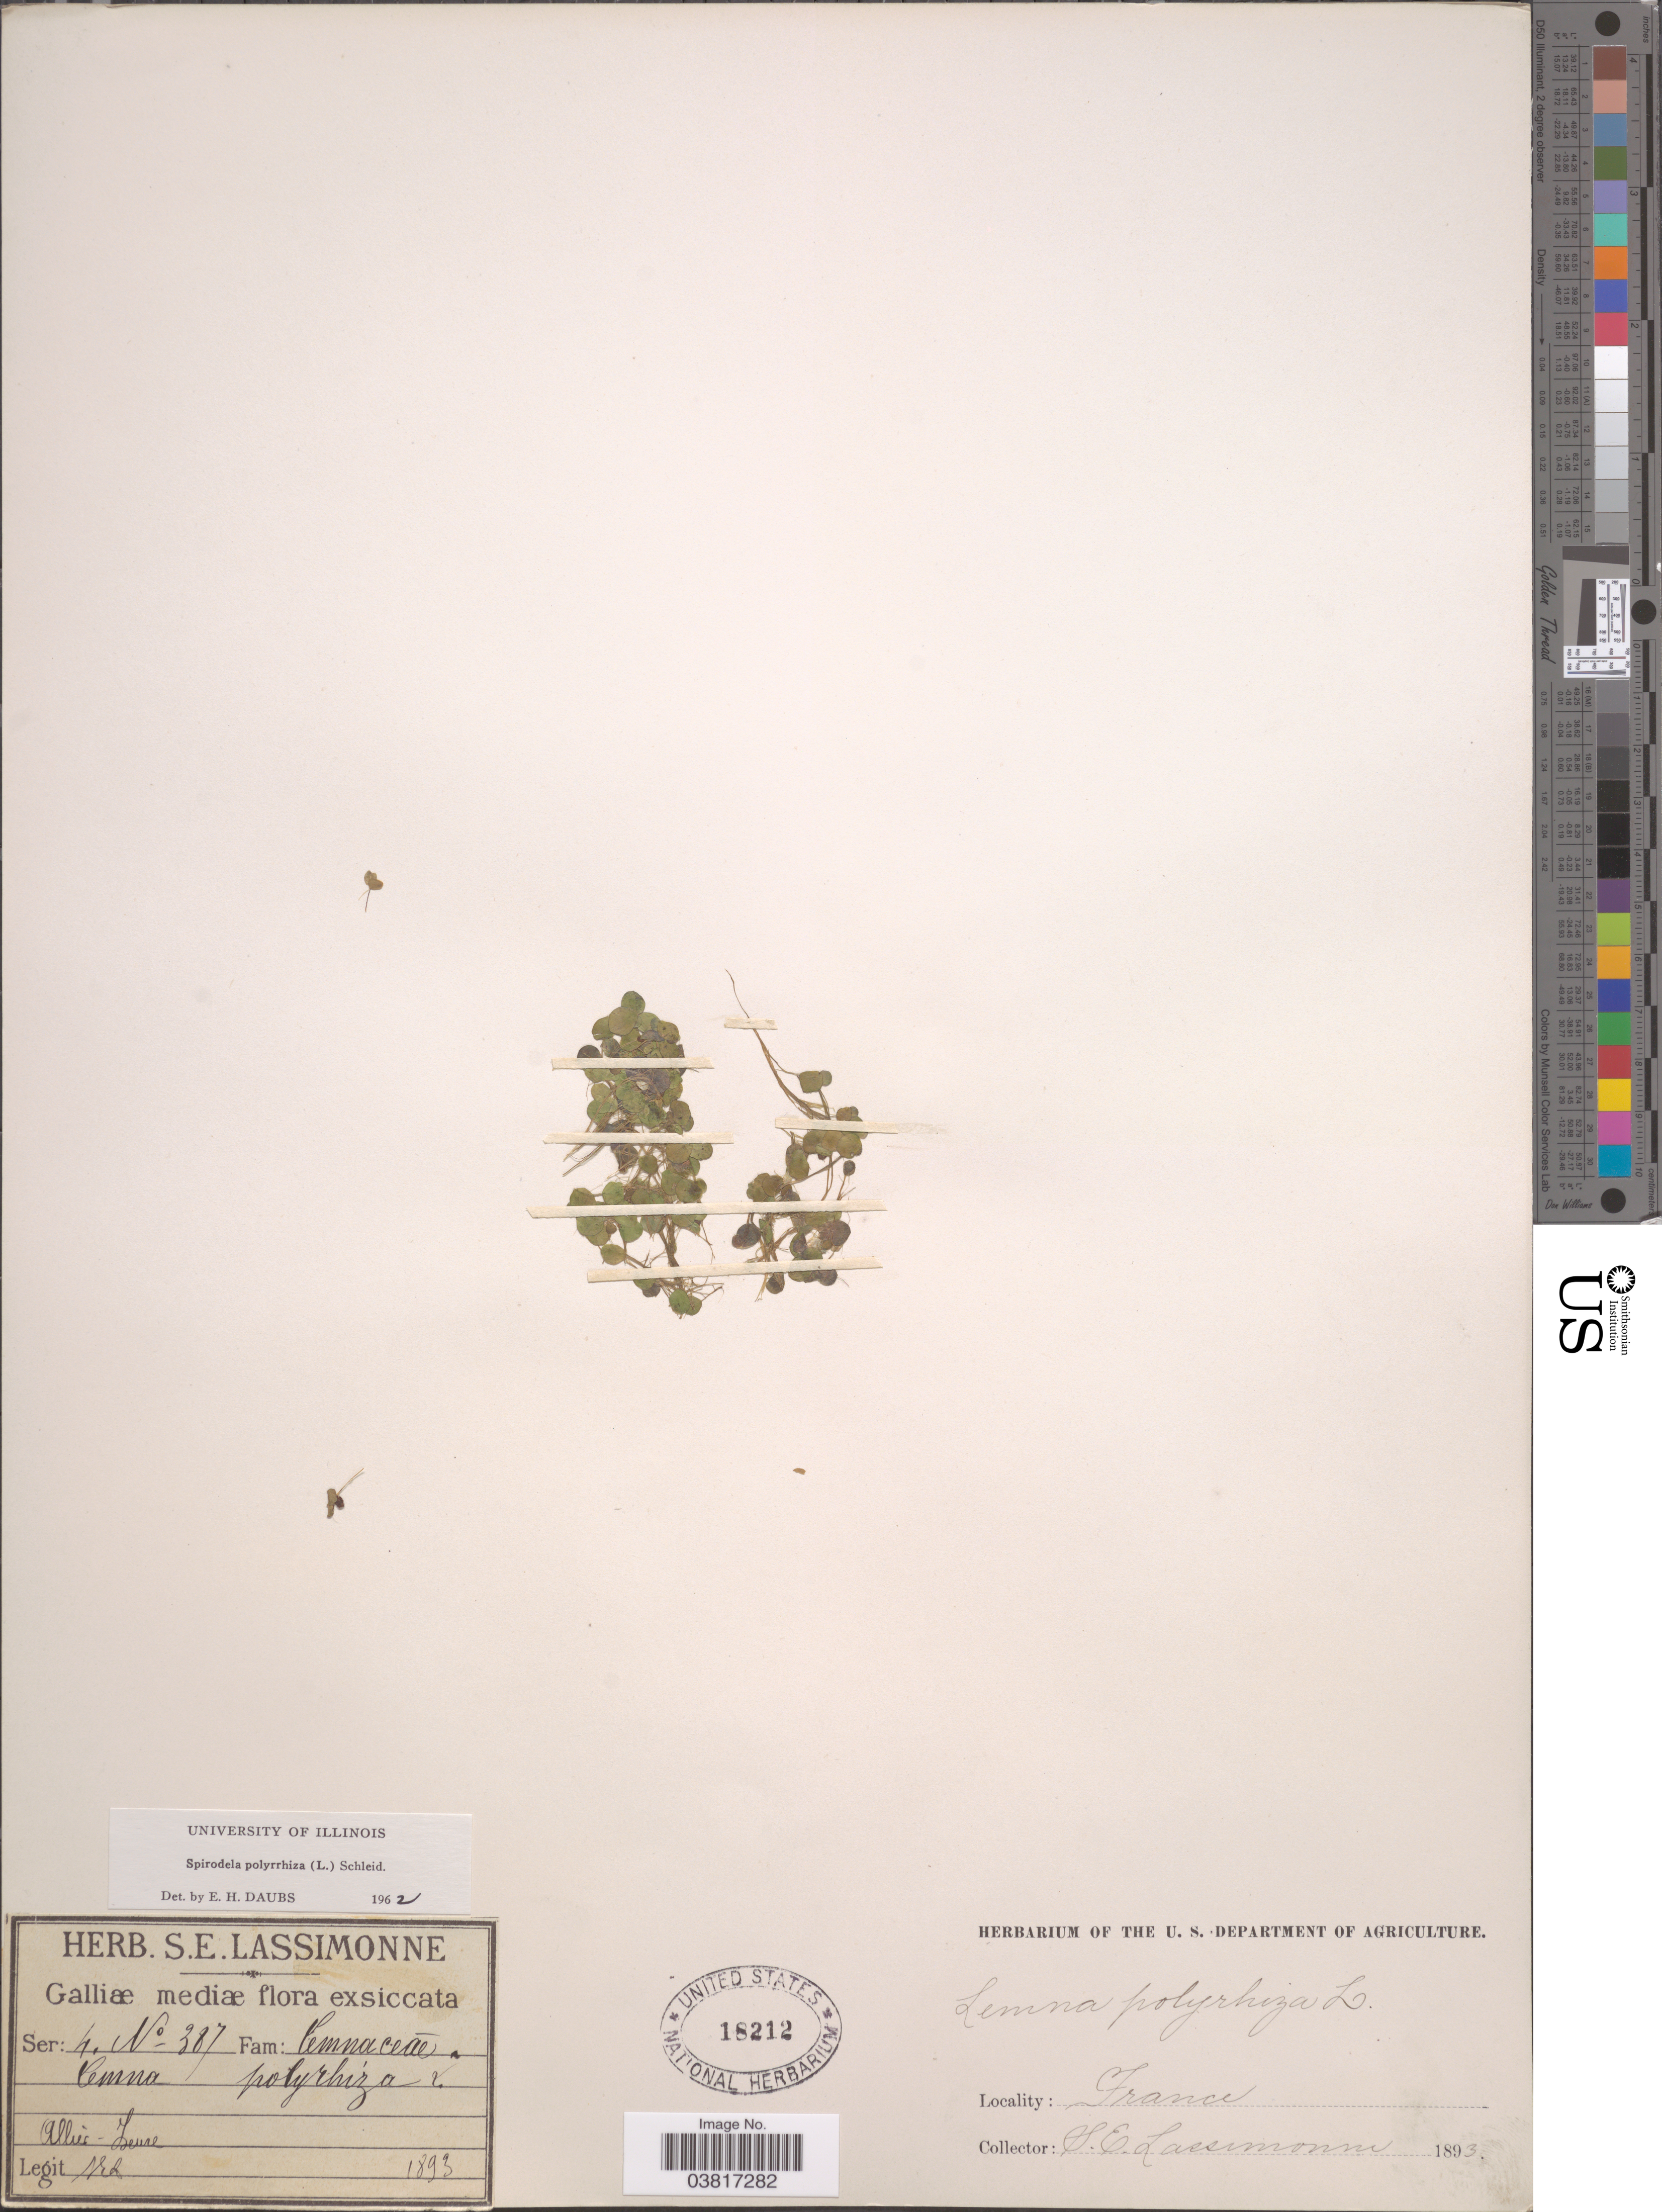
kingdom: Plantae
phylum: Tracheophyta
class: Liliopsida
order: Alismatales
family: Araceae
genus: Spirodela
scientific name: Spirodela polyrrhiza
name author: (L.) Schleid.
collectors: S. Lassimonne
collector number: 387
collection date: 1893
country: France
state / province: Auvergne-Rhône-Alpes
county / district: Isère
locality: Allier - Isere.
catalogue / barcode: US 18212